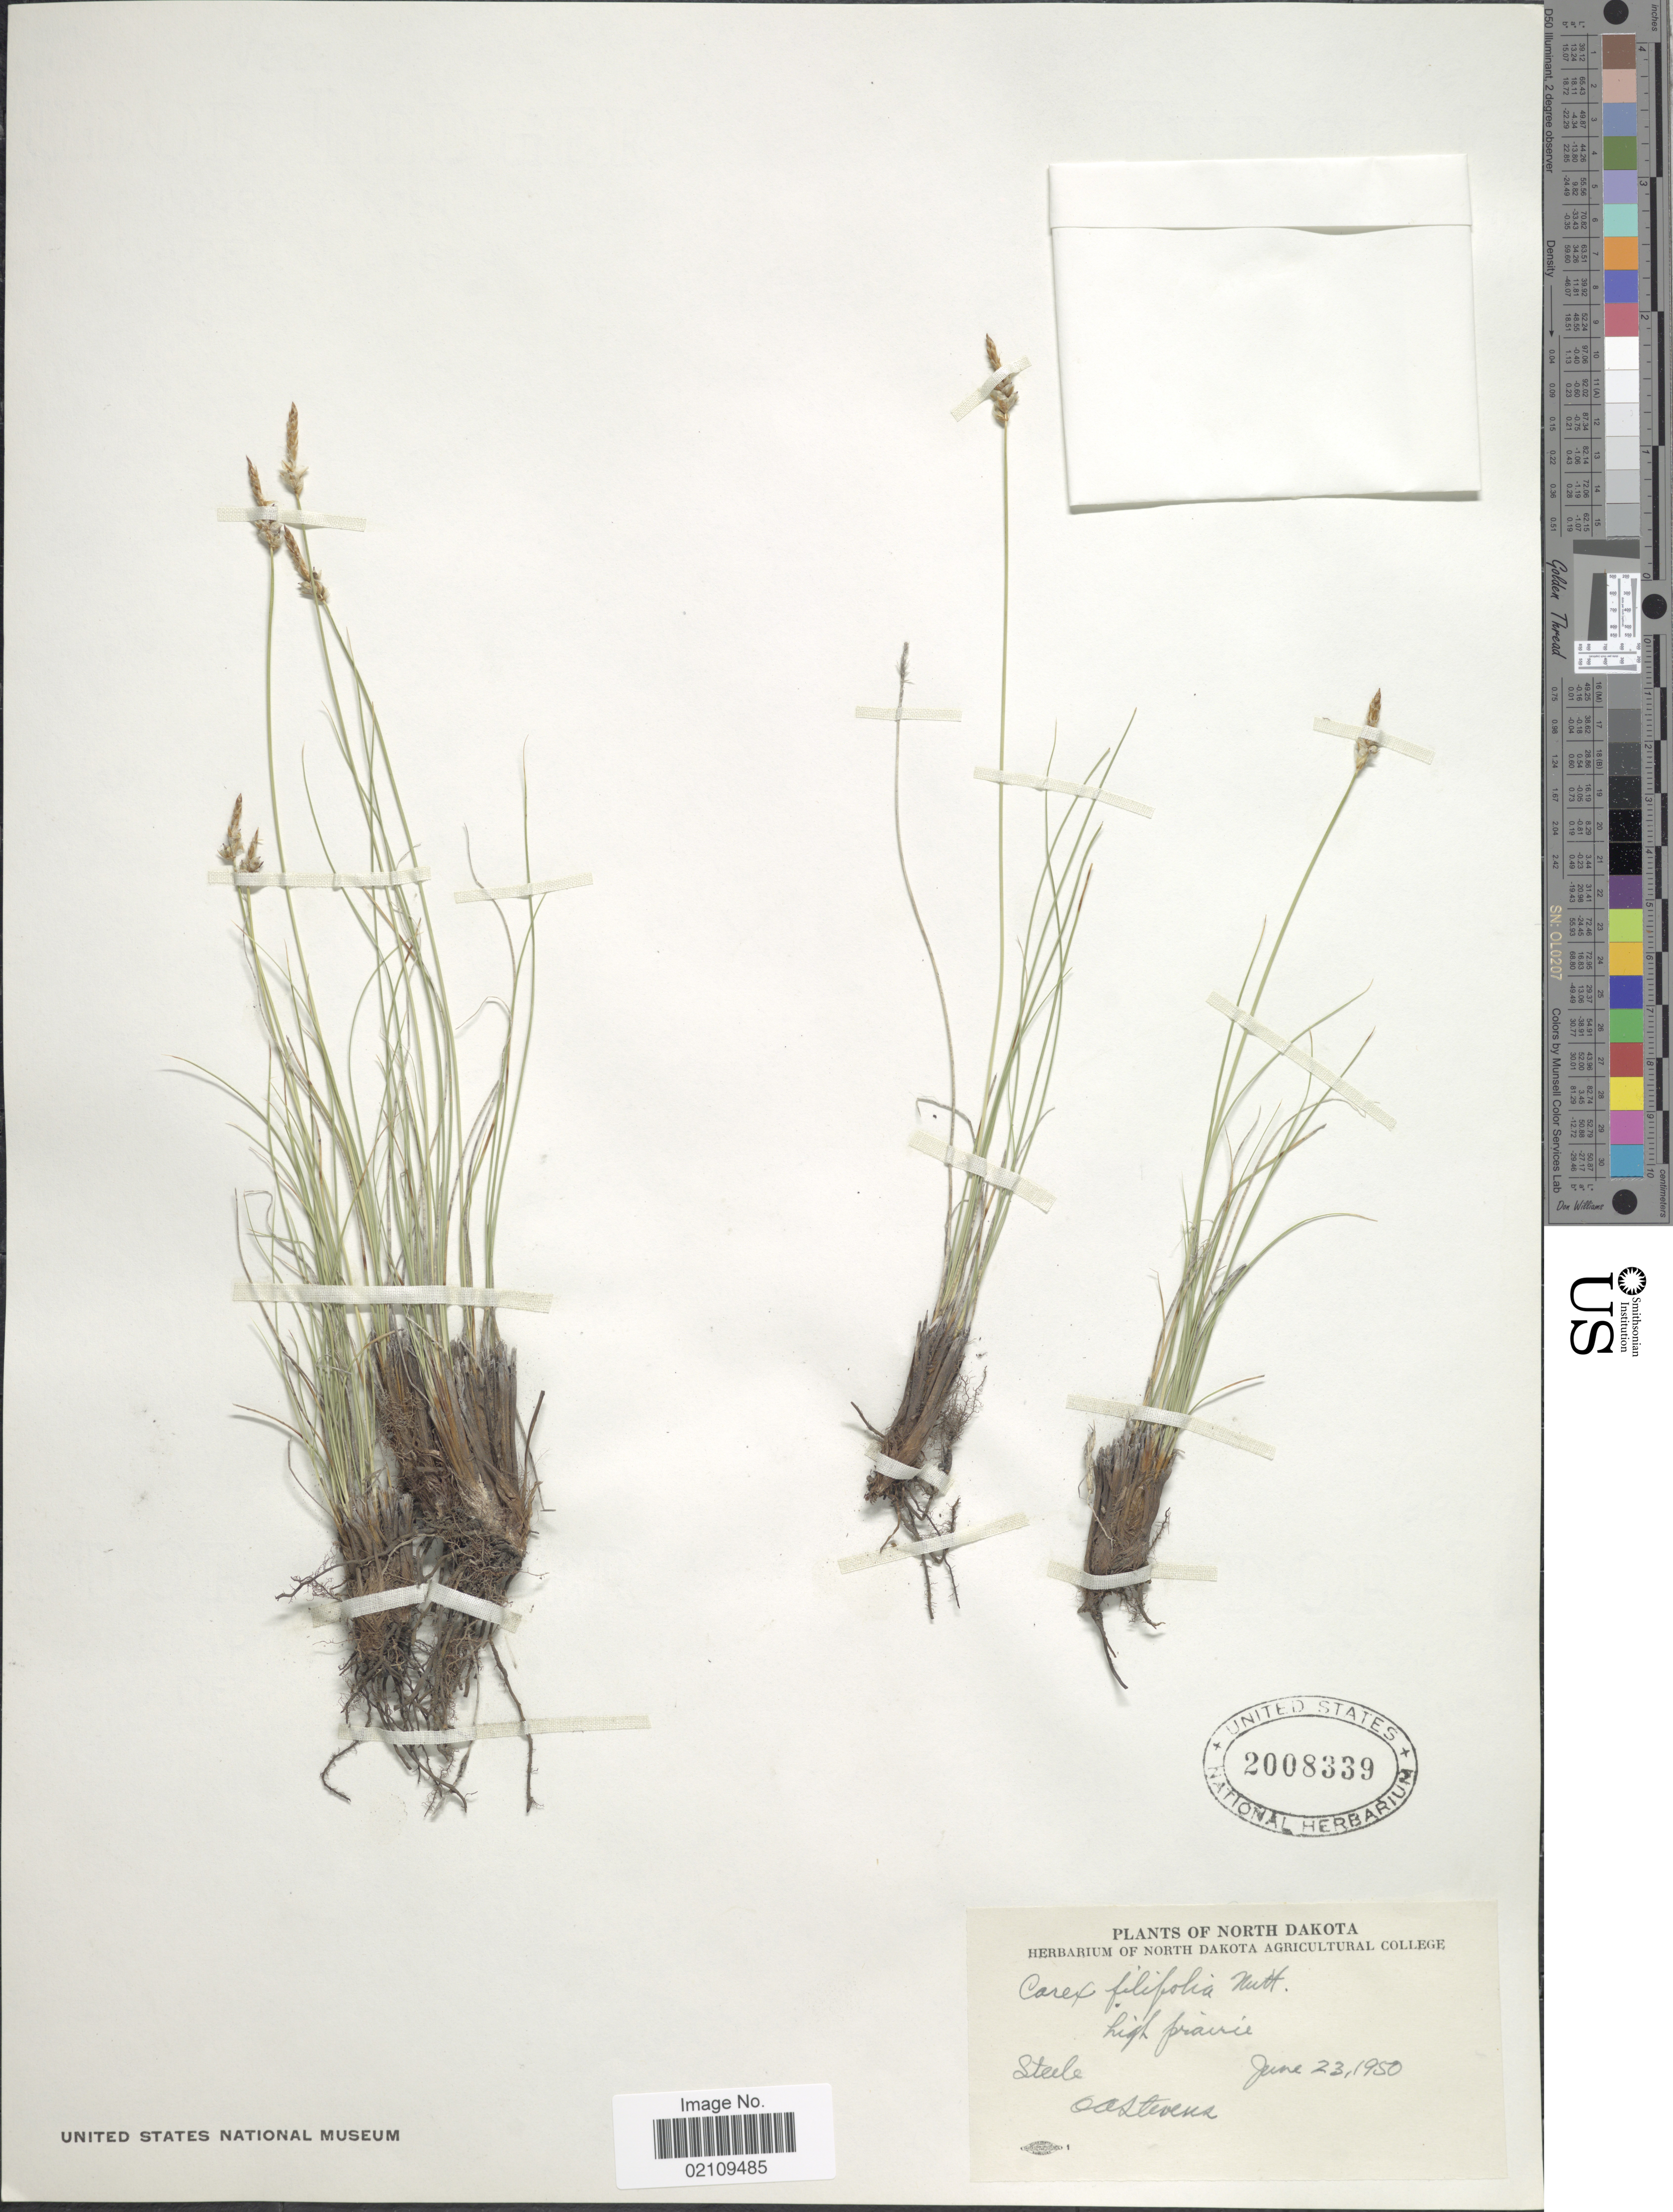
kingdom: Plantae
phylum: Tracheophyta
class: Liliopsida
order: Poales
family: Cyperaceae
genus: Carex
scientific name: Carex filifolia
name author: Nutt.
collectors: O. A. Stevens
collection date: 1950-06-23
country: United States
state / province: North Dakota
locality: High prairie, Steele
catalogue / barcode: US 2008339